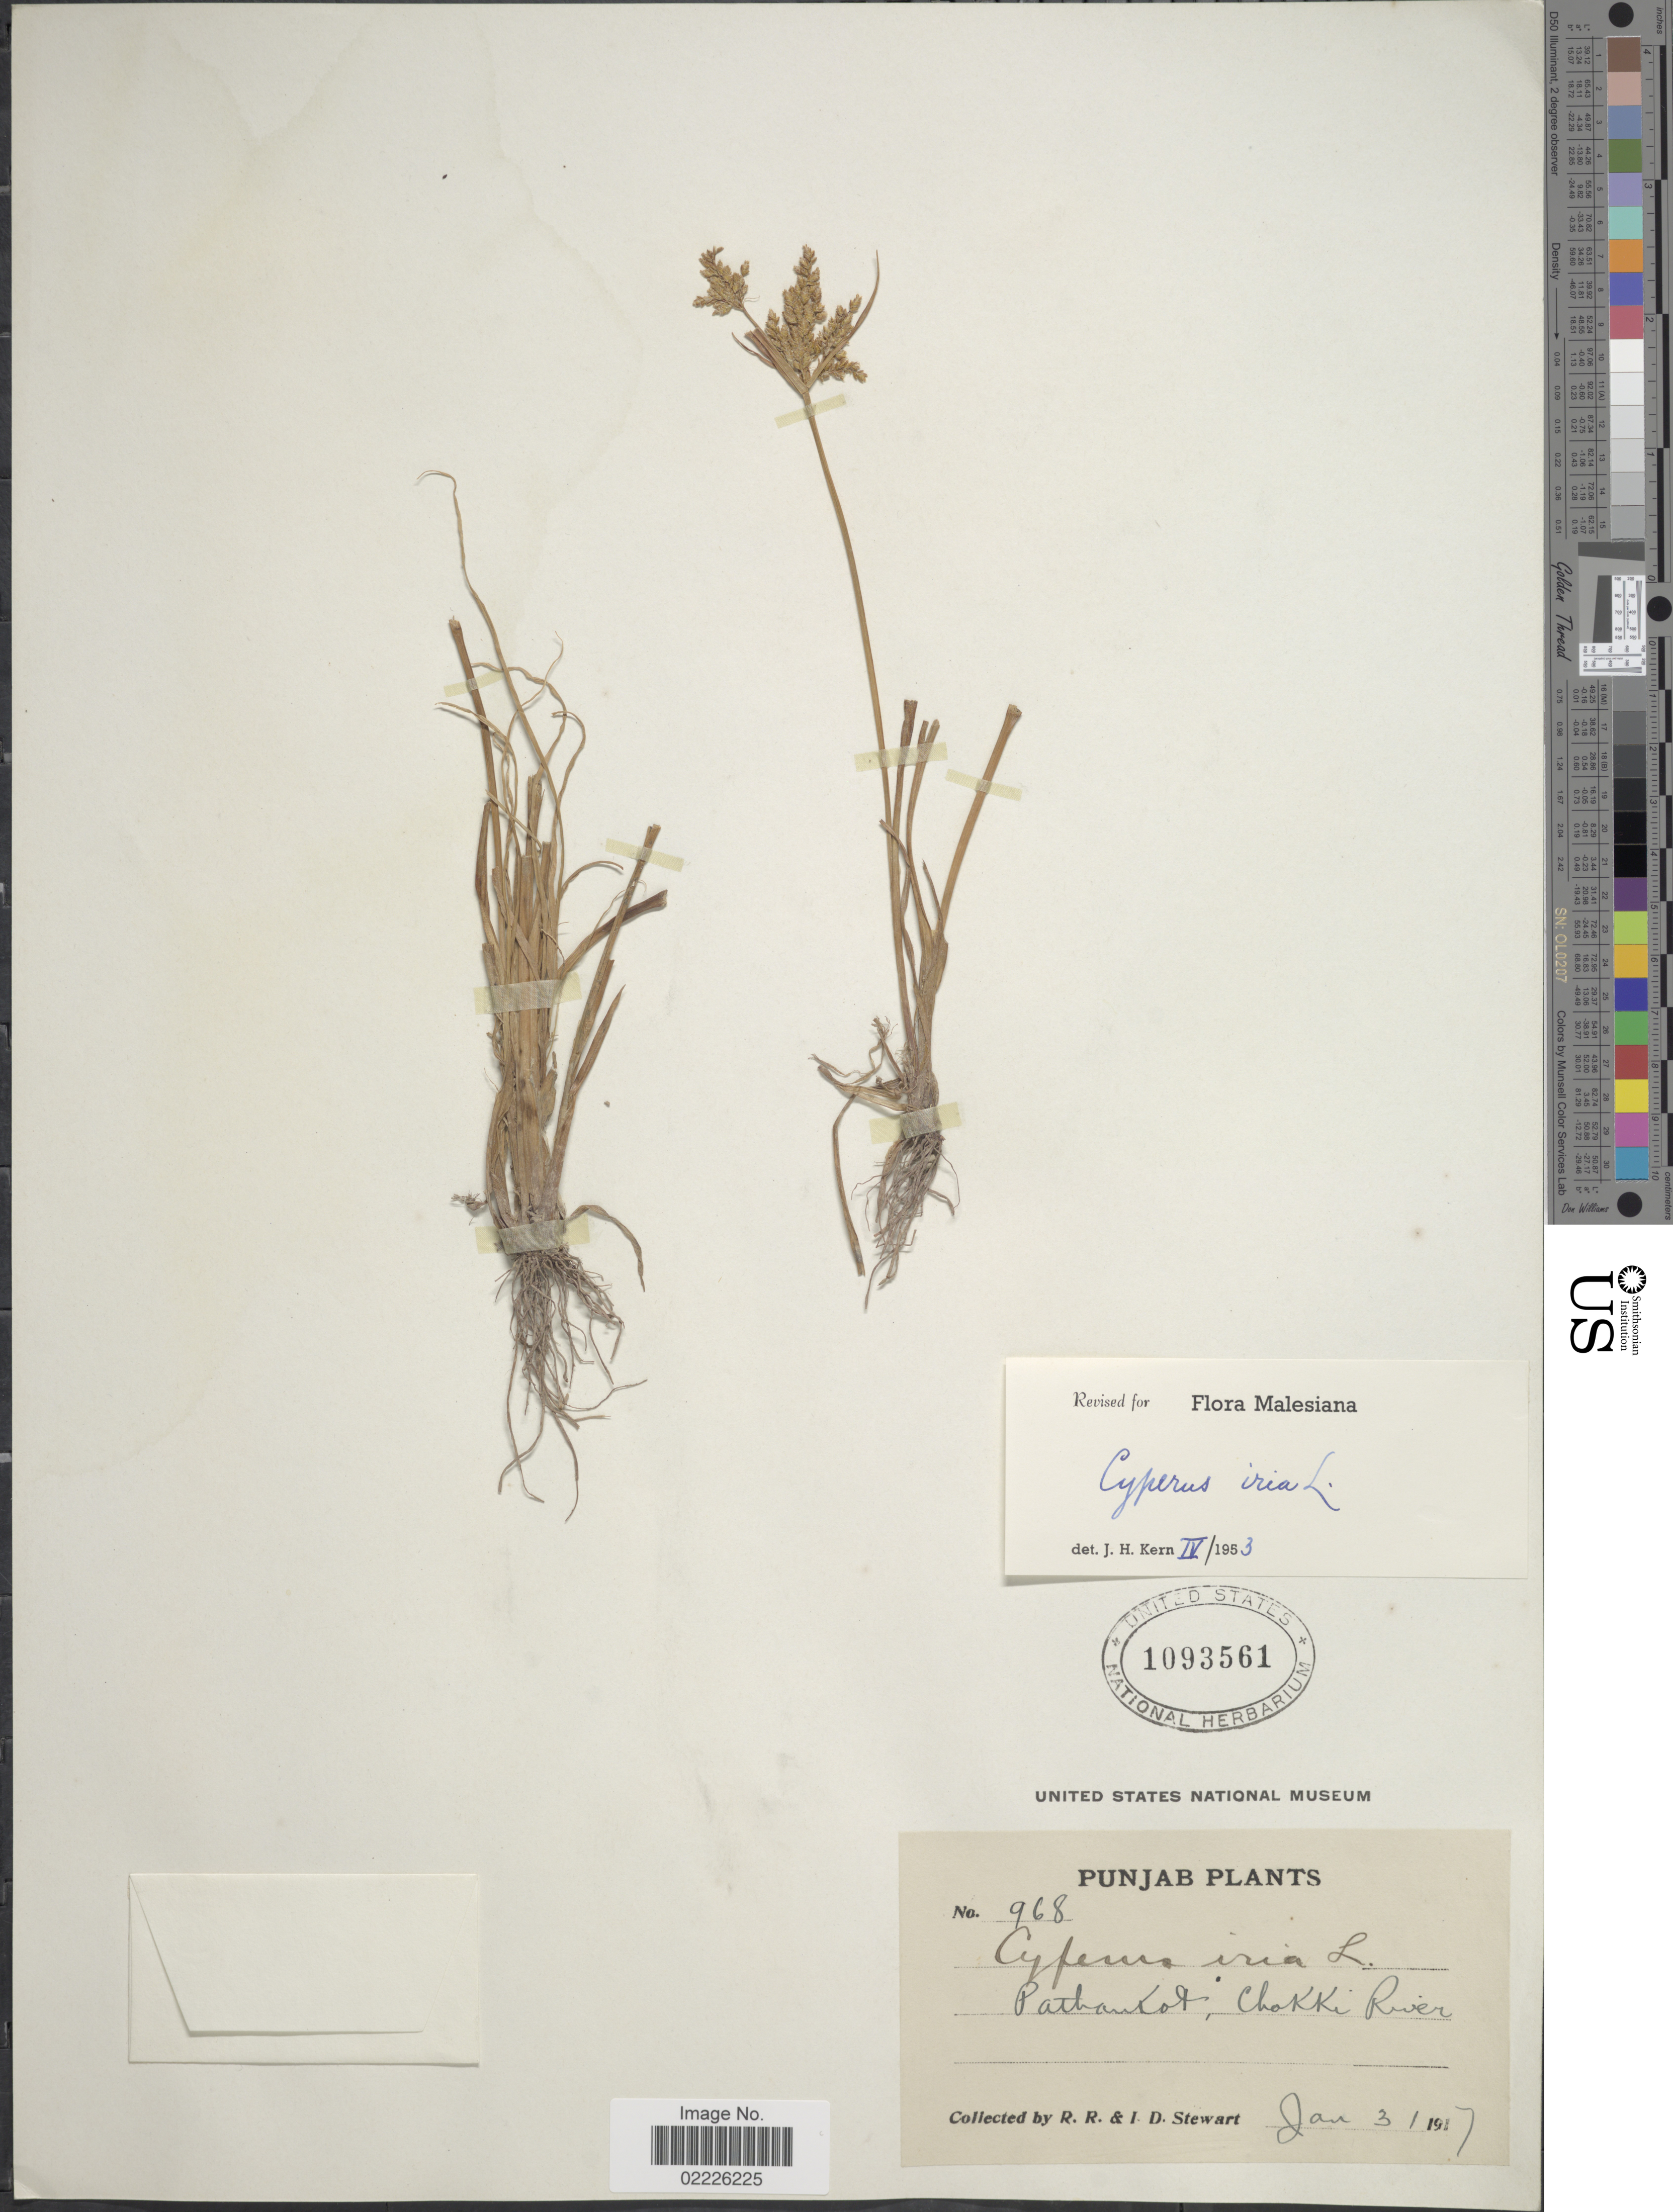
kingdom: Plantae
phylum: Tracheophyta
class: Liliopsida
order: Poales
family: Cyperaceae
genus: Cyperus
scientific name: Cyperus iria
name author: L.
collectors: R. R. Stewart & I. Stewart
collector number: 968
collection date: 1917-01-03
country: India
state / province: Punjab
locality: Punjab, Pathankot, Chokki River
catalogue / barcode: US 1093561